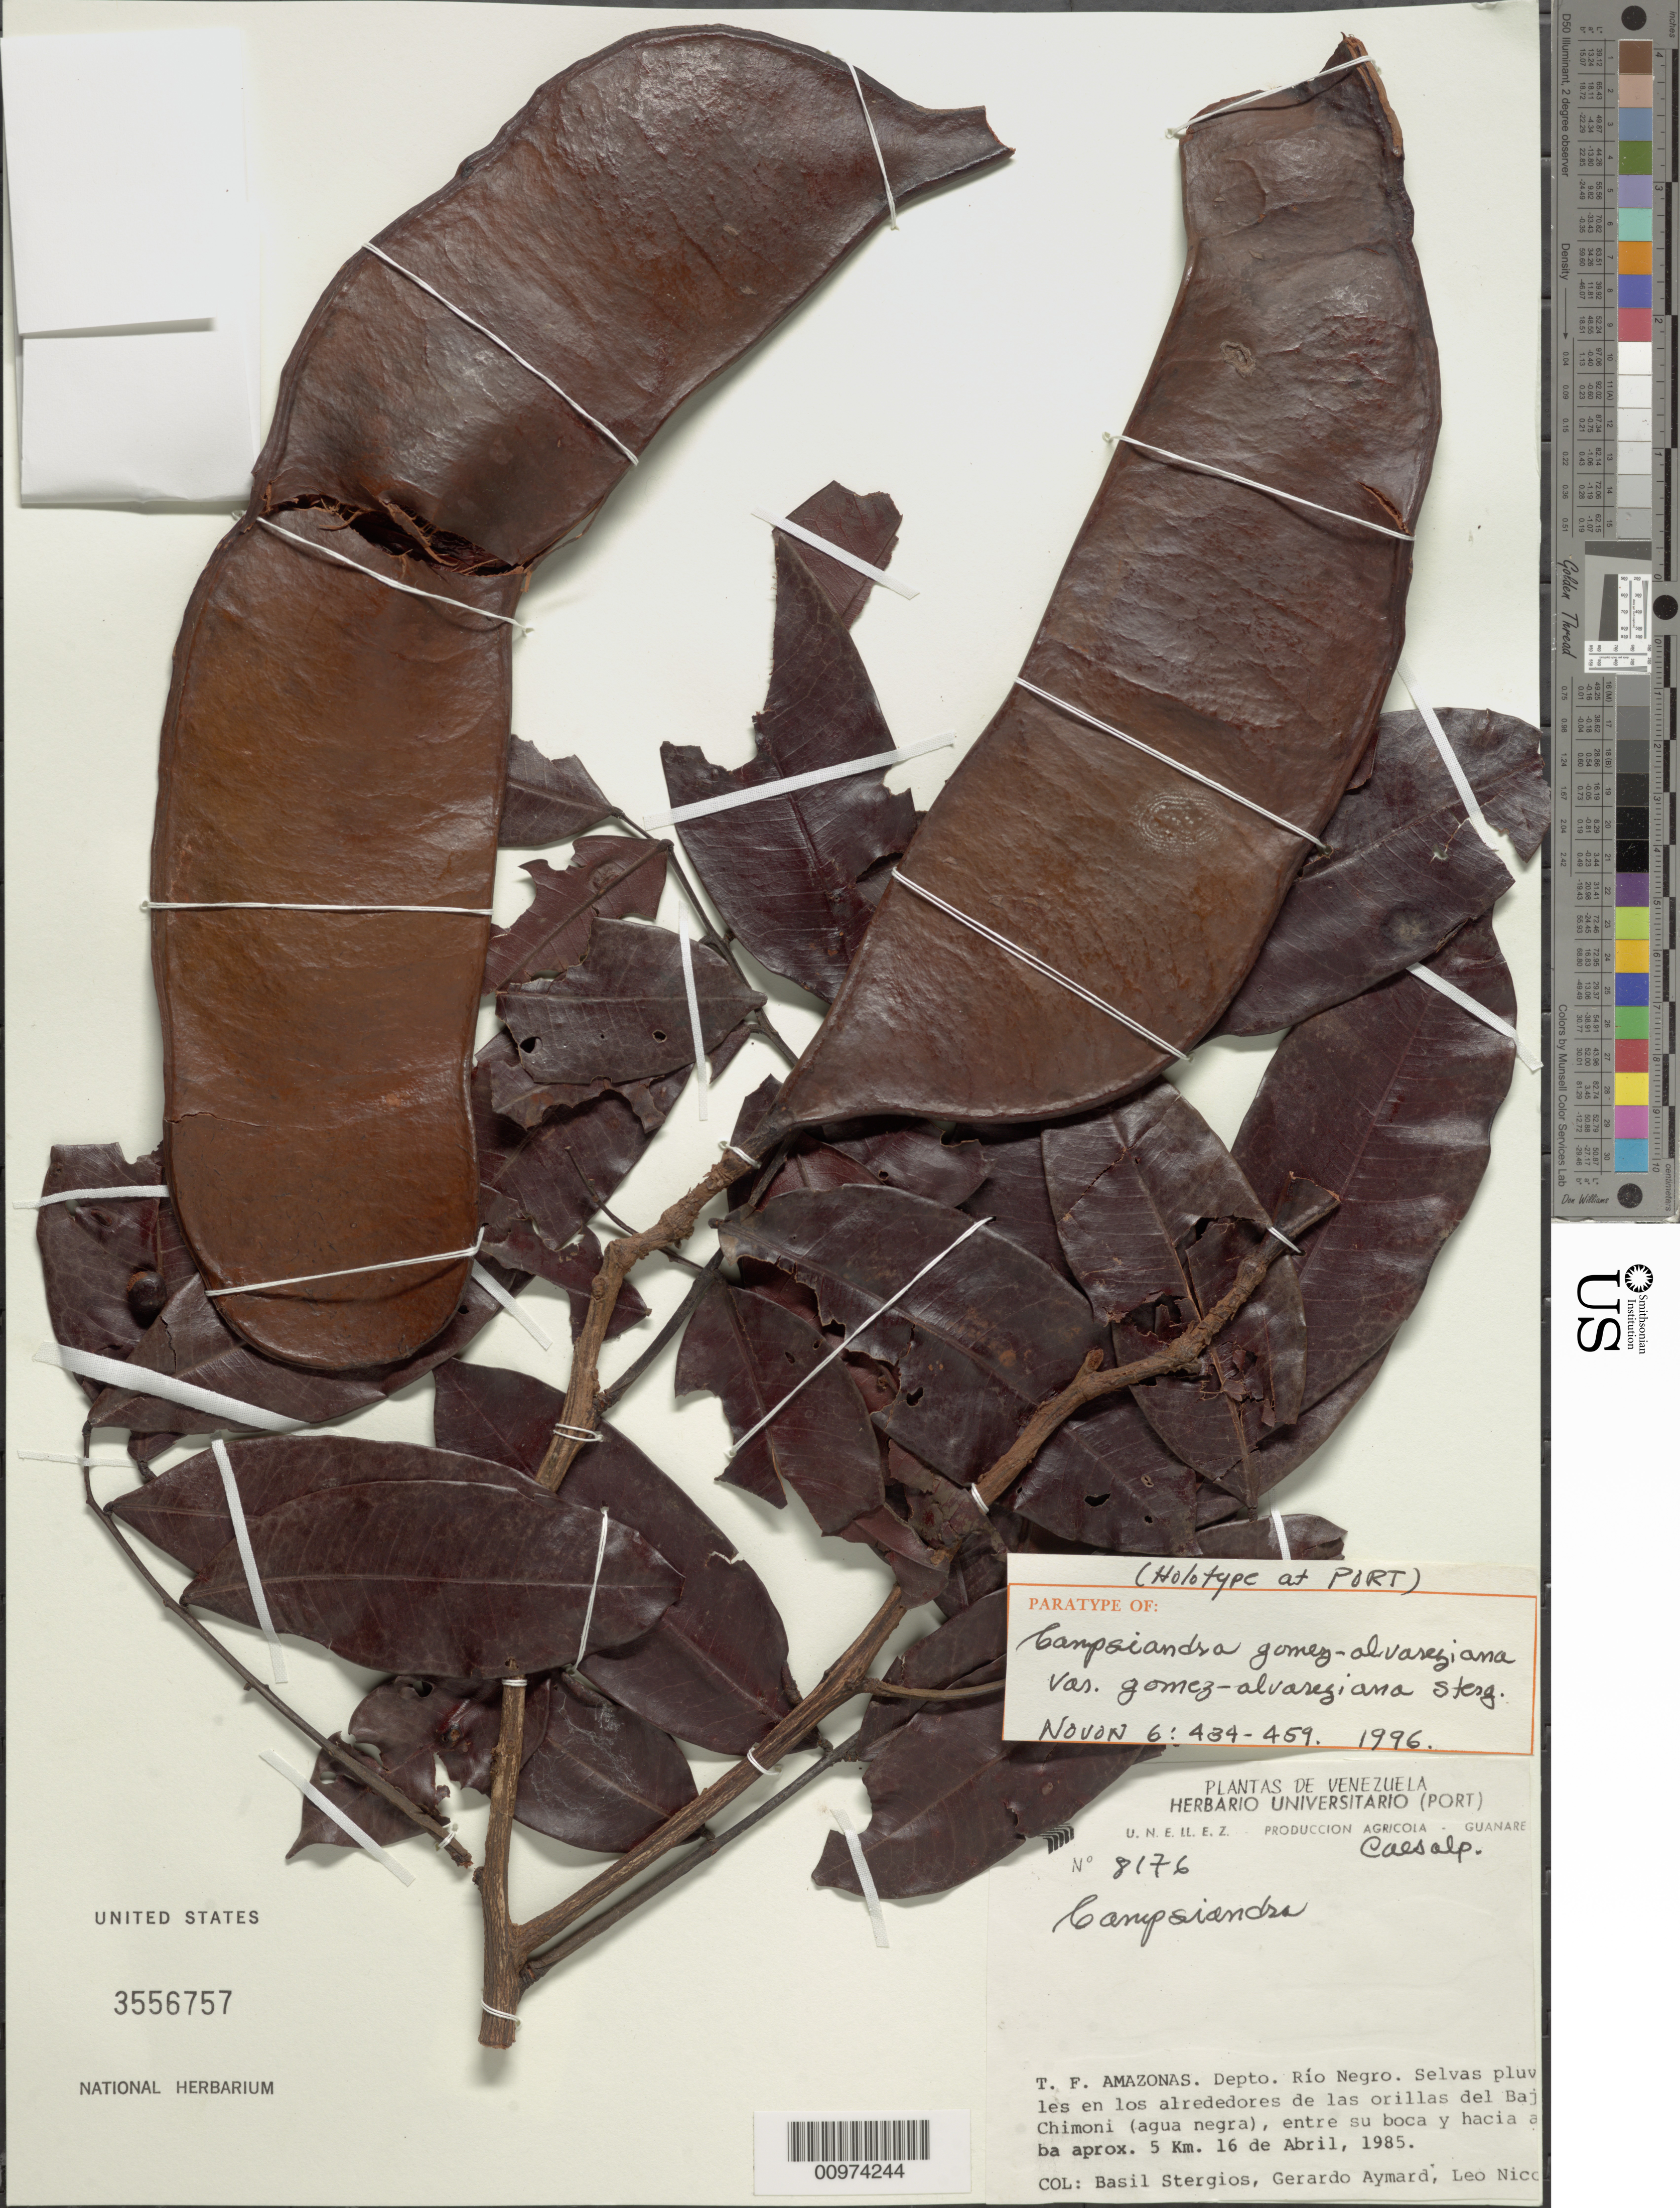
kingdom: Plantae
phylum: Tracheophyta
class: Magnoliopsida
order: Fabales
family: Fabaceae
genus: Campsiandra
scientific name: Campsiandra gomez-alvareziana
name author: Stergios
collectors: B. G. Stergios, G. A. Aymard & L. Nico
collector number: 8176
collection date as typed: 16-Apr-85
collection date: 1985-04-16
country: Venezuela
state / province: Amazonas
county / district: Río Negro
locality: Bajo Chimoni, entre su boca y hacia aprox 5km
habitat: Selvas pluviales, agua negra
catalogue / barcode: US 3556757